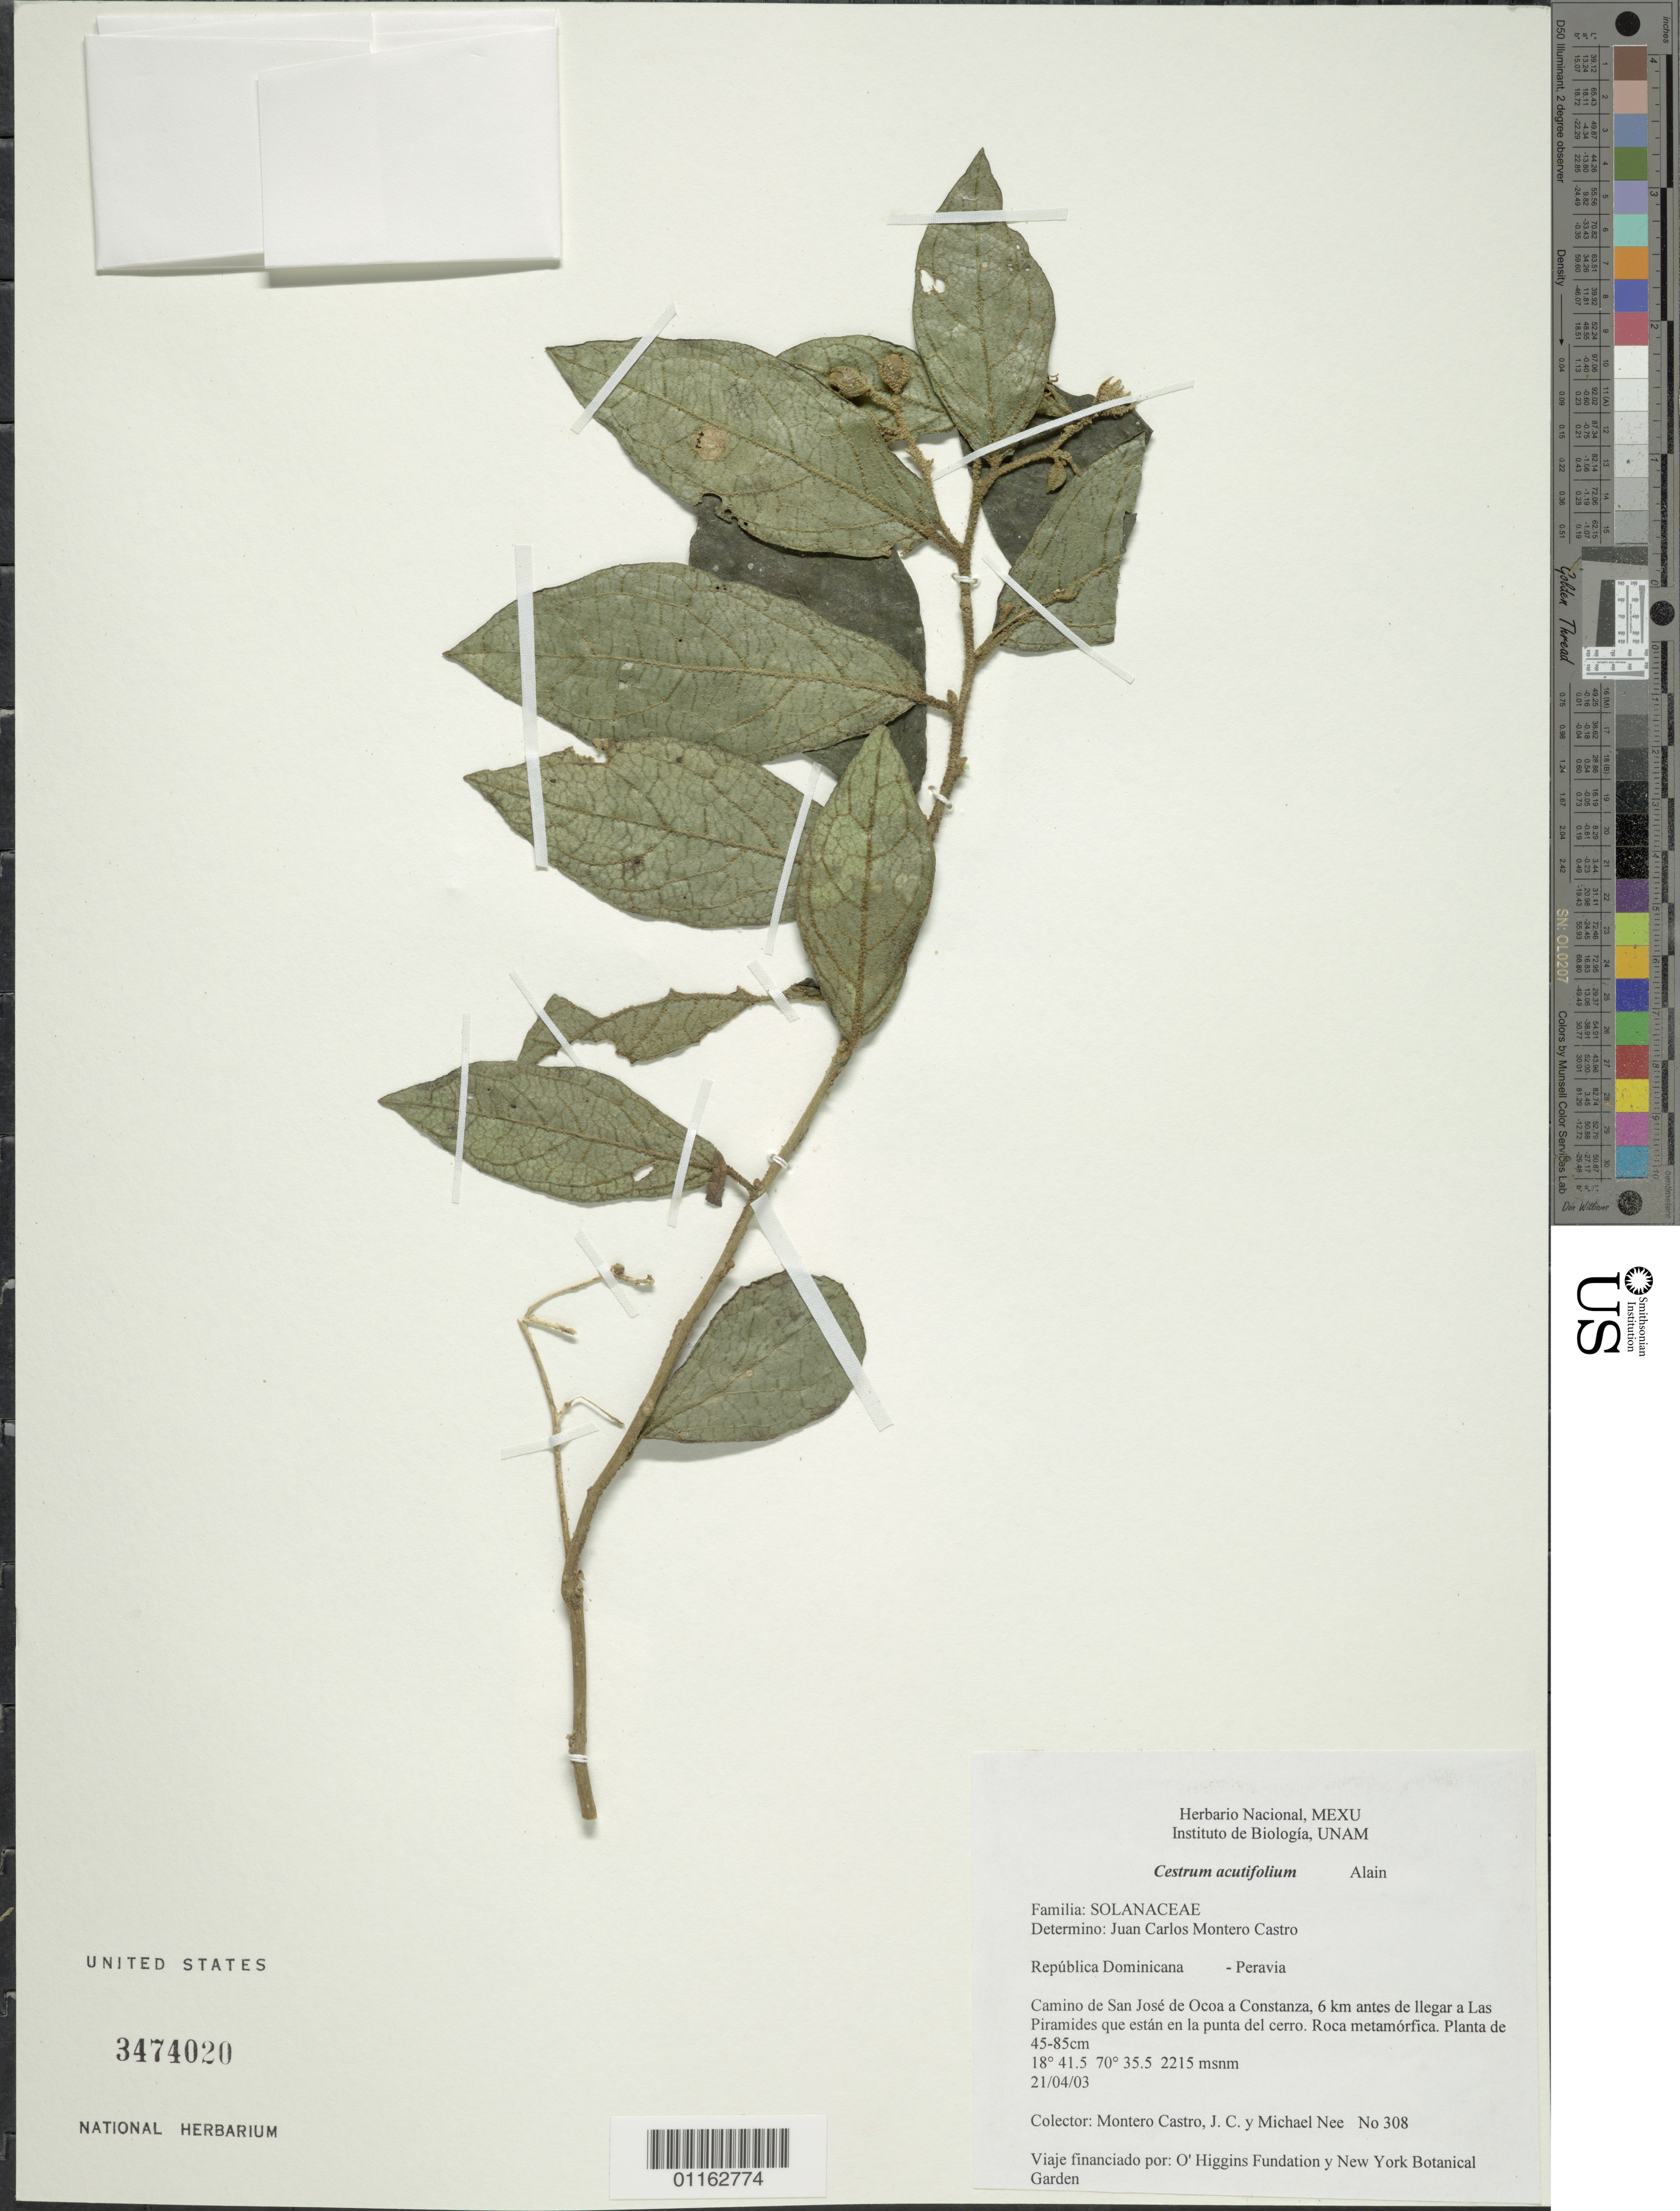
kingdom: Plantae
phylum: Tracheophyta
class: Magnoliopsida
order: Solanales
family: Solanaceae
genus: Cestrum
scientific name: Cestrum acutifolium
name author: Alain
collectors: J. Montero-Castro & M. Nee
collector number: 308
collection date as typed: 21 Apr 2003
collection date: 2003-04-21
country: Dominican Republic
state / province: Peravia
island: Hispaniola I.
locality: camino de san Jose de Ocoa a Constanza, 6 km antes a las Piramides que estan en la punta cerro Roca metamorfica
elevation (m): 2215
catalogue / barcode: US 3474020